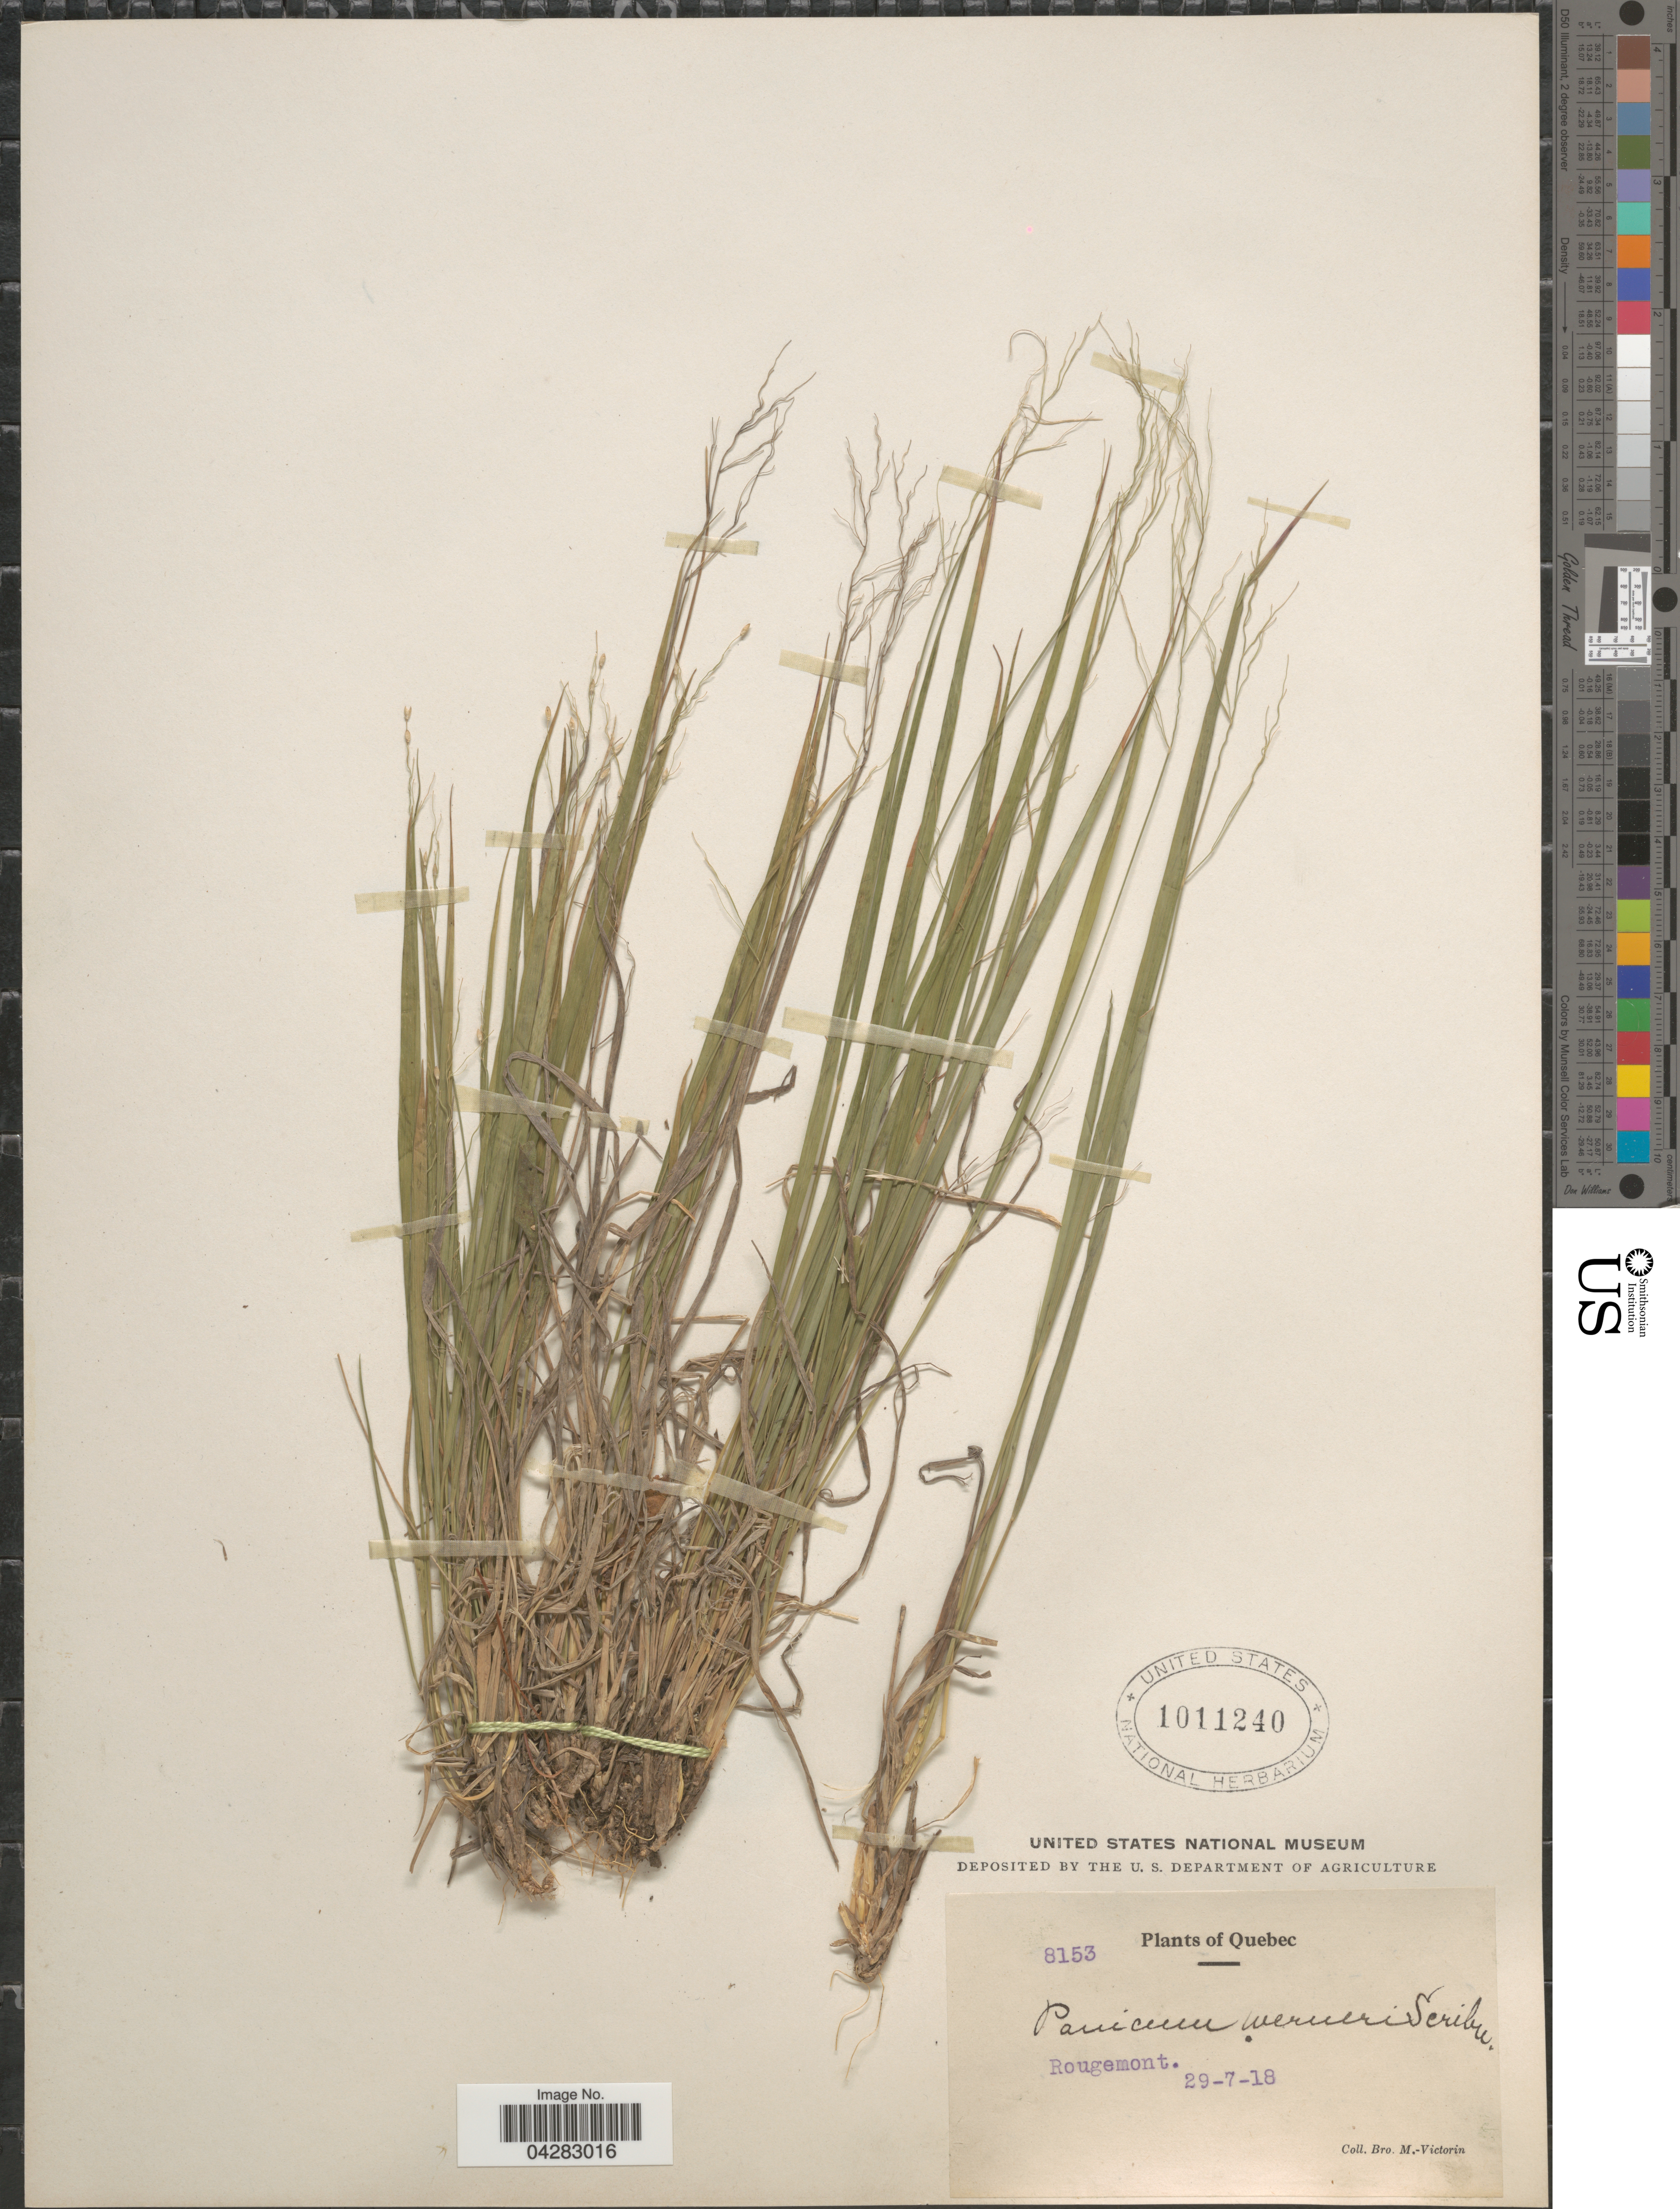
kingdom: Plantae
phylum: Tracheophyta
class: Liliopsida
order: Poales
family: Poaceae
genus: Dichanthelium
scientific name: Dichanthelium linearifolium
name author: (Scribn.) Gould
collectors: Fr. Marie-Victorin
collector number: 8153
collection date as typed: Transcribed d/m/y: 29/7/18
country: Canada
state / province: Quebec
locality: Roguemont.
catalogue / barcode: US 1011240